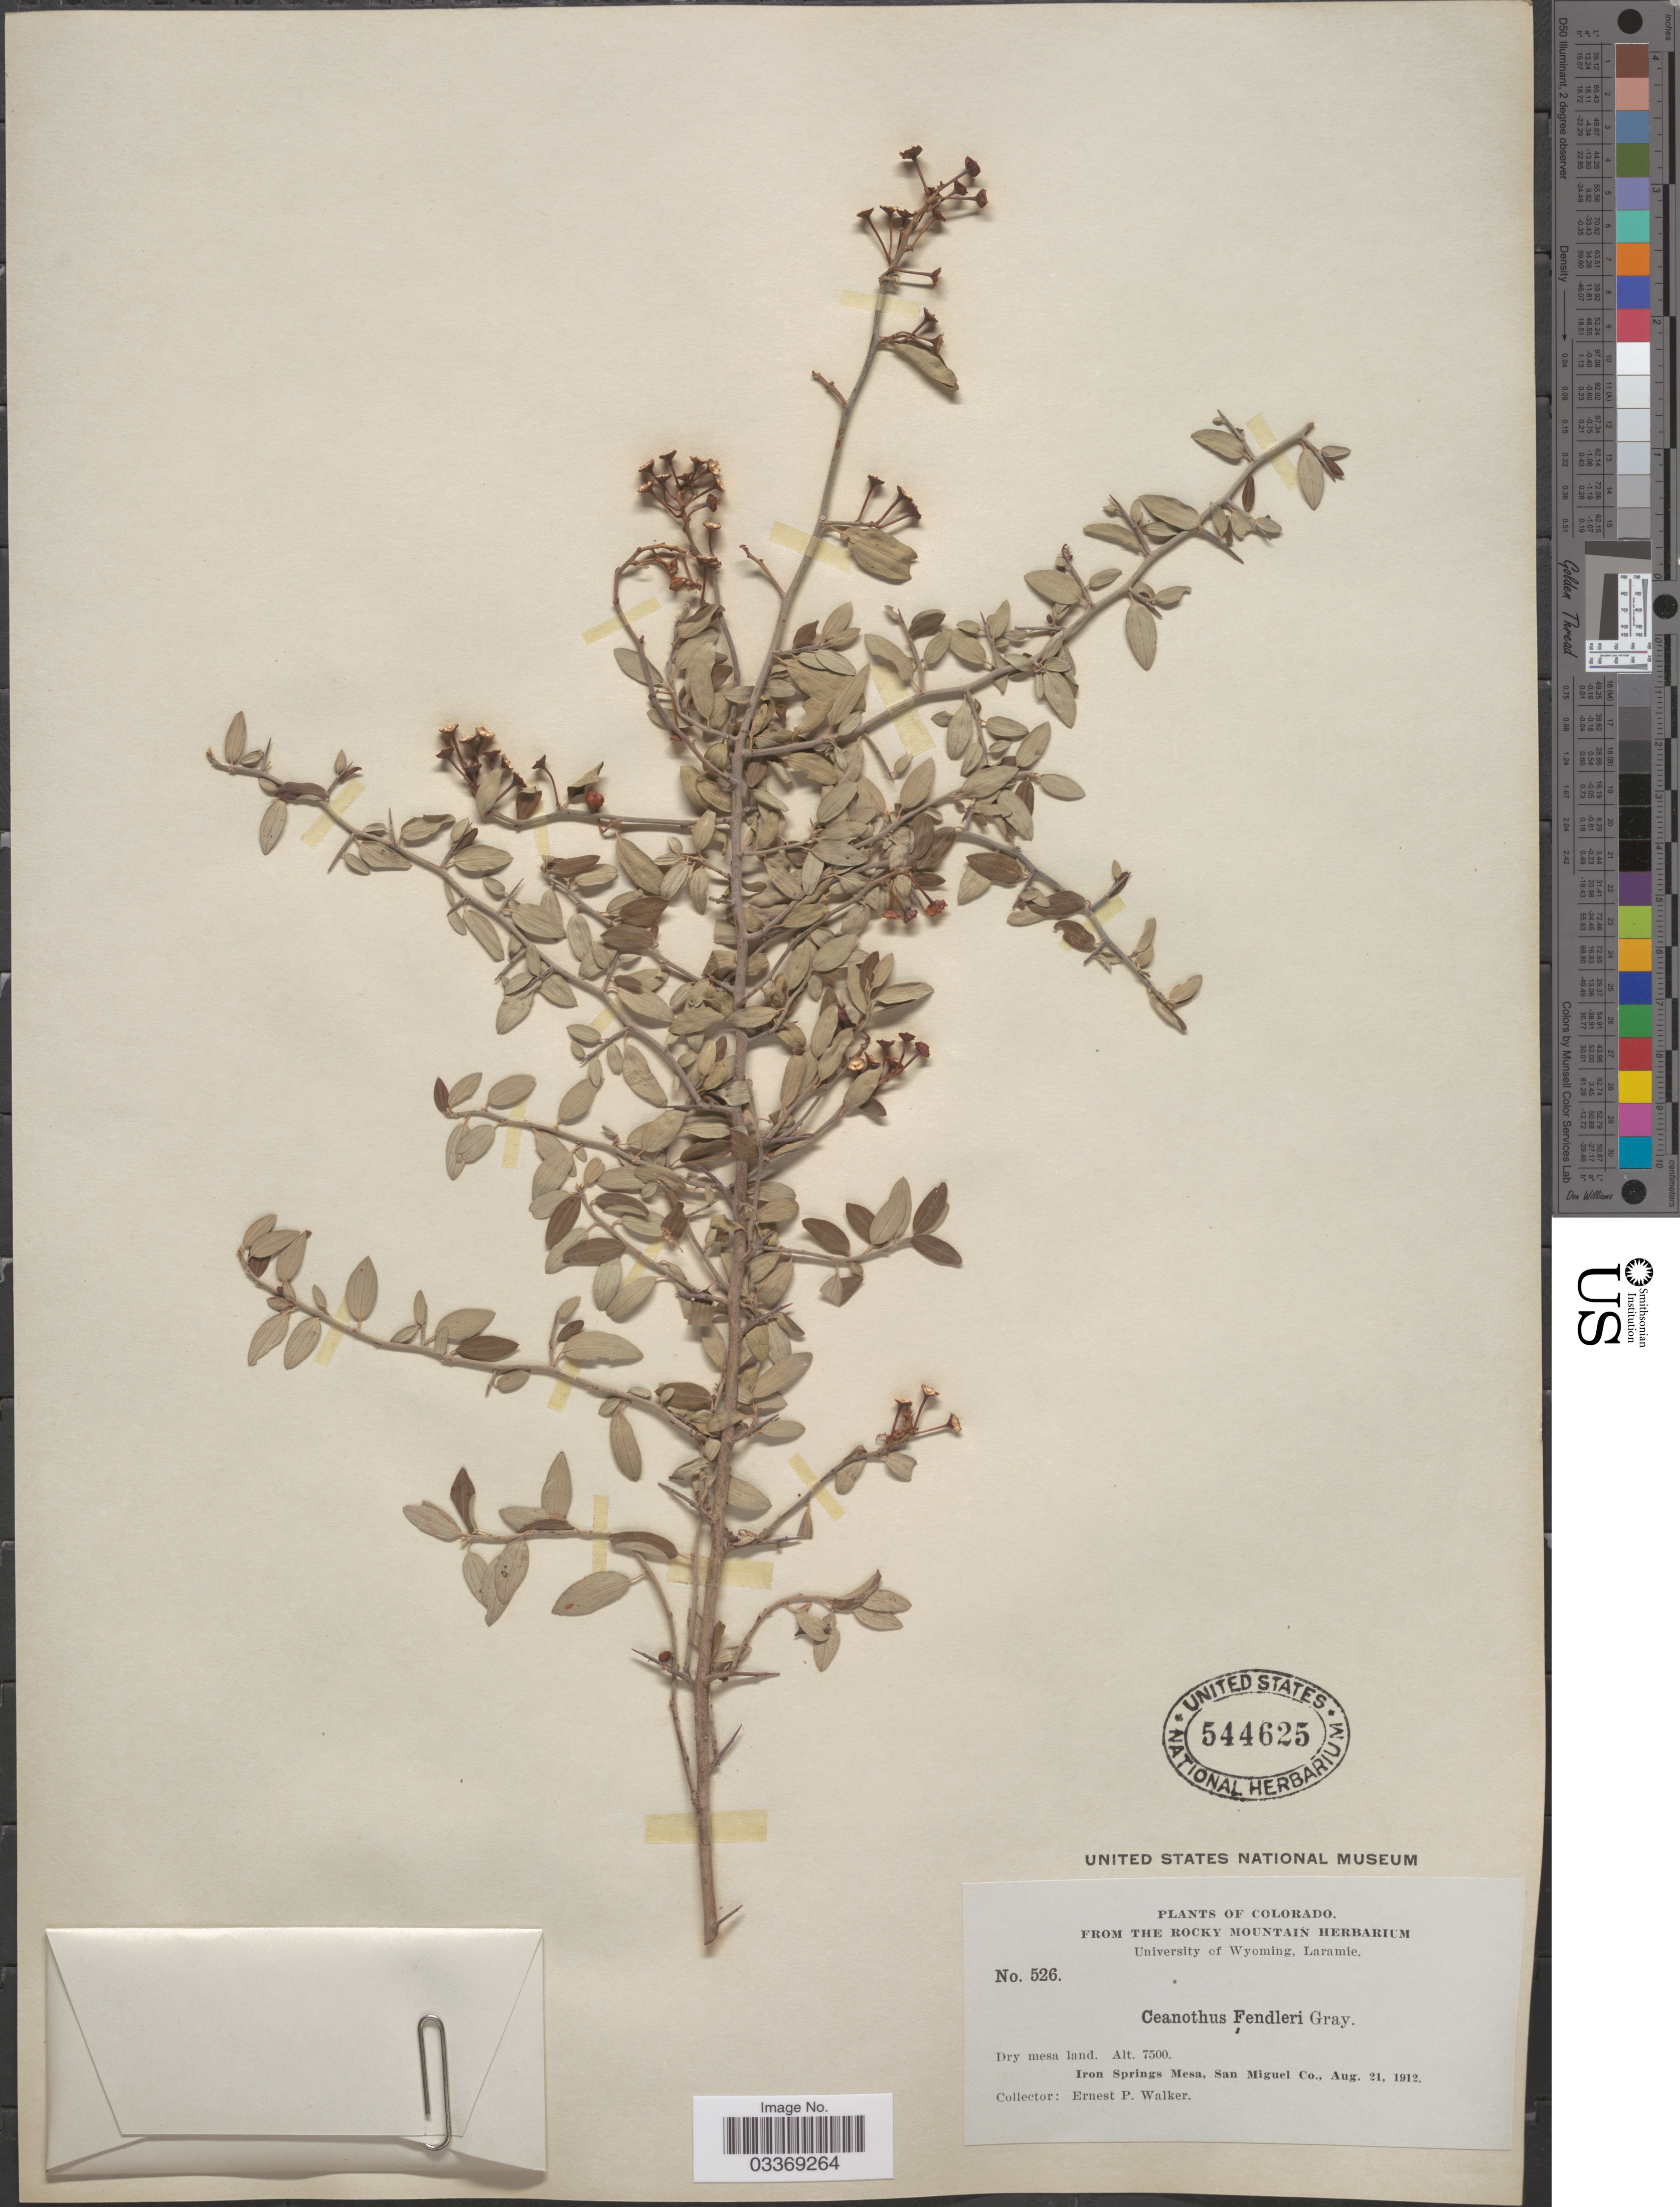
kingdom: Plantae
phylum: Tracheophyta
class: Magnoliopsida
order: Rosales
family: Rhamnaceae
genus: Ceanothus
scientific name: Ceanothus fendleri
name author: A. Gray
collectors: E. P. Walker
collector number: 526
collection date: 1912-08-21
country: United States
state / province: Colorado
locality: Iron Springs Mesa, San Miguel Co.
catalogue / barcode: US 544625